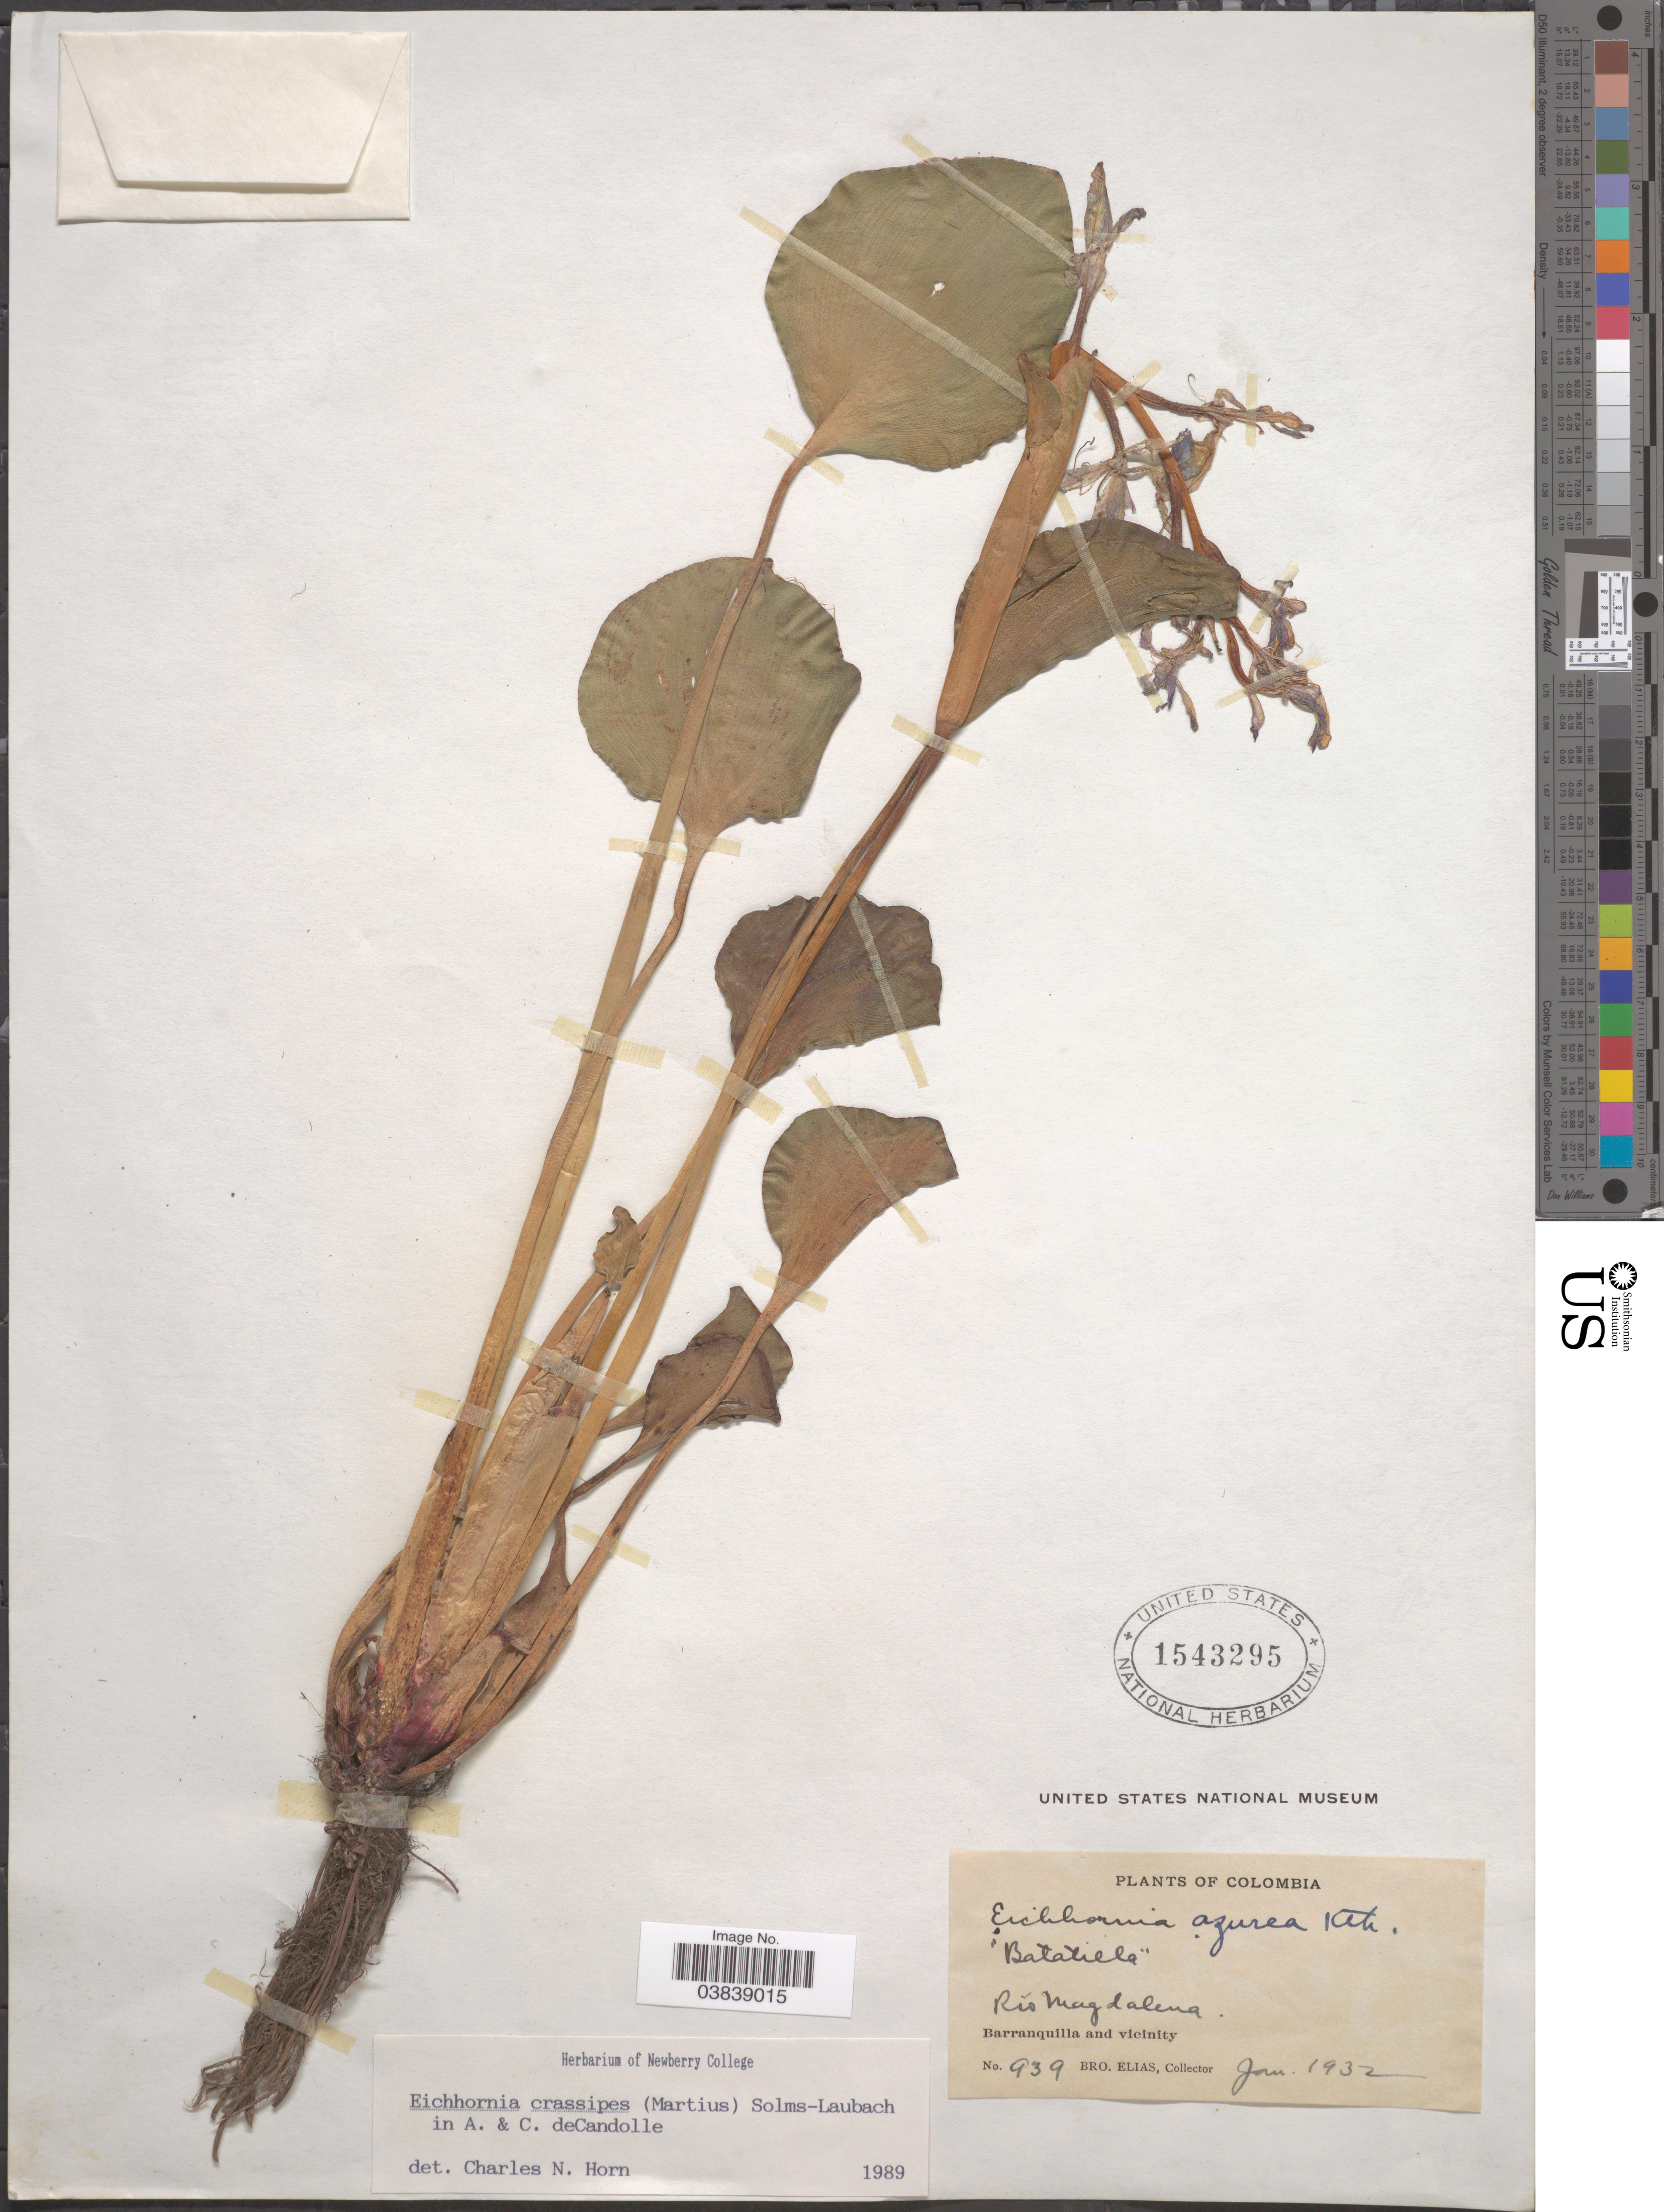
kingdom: Plantae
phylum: Tracheophyta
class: Liliopsida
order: Commelinales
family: Pontederiaceae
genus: Eichhornia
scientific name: Eichhornia crassipes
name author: (Mart.) Solms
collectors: Bro. Elias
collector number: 939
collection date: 1932-01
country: Colombia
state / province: Magdalena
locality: Río Magdalena. Barranquilla and vicinity.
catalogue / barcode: US 1543295